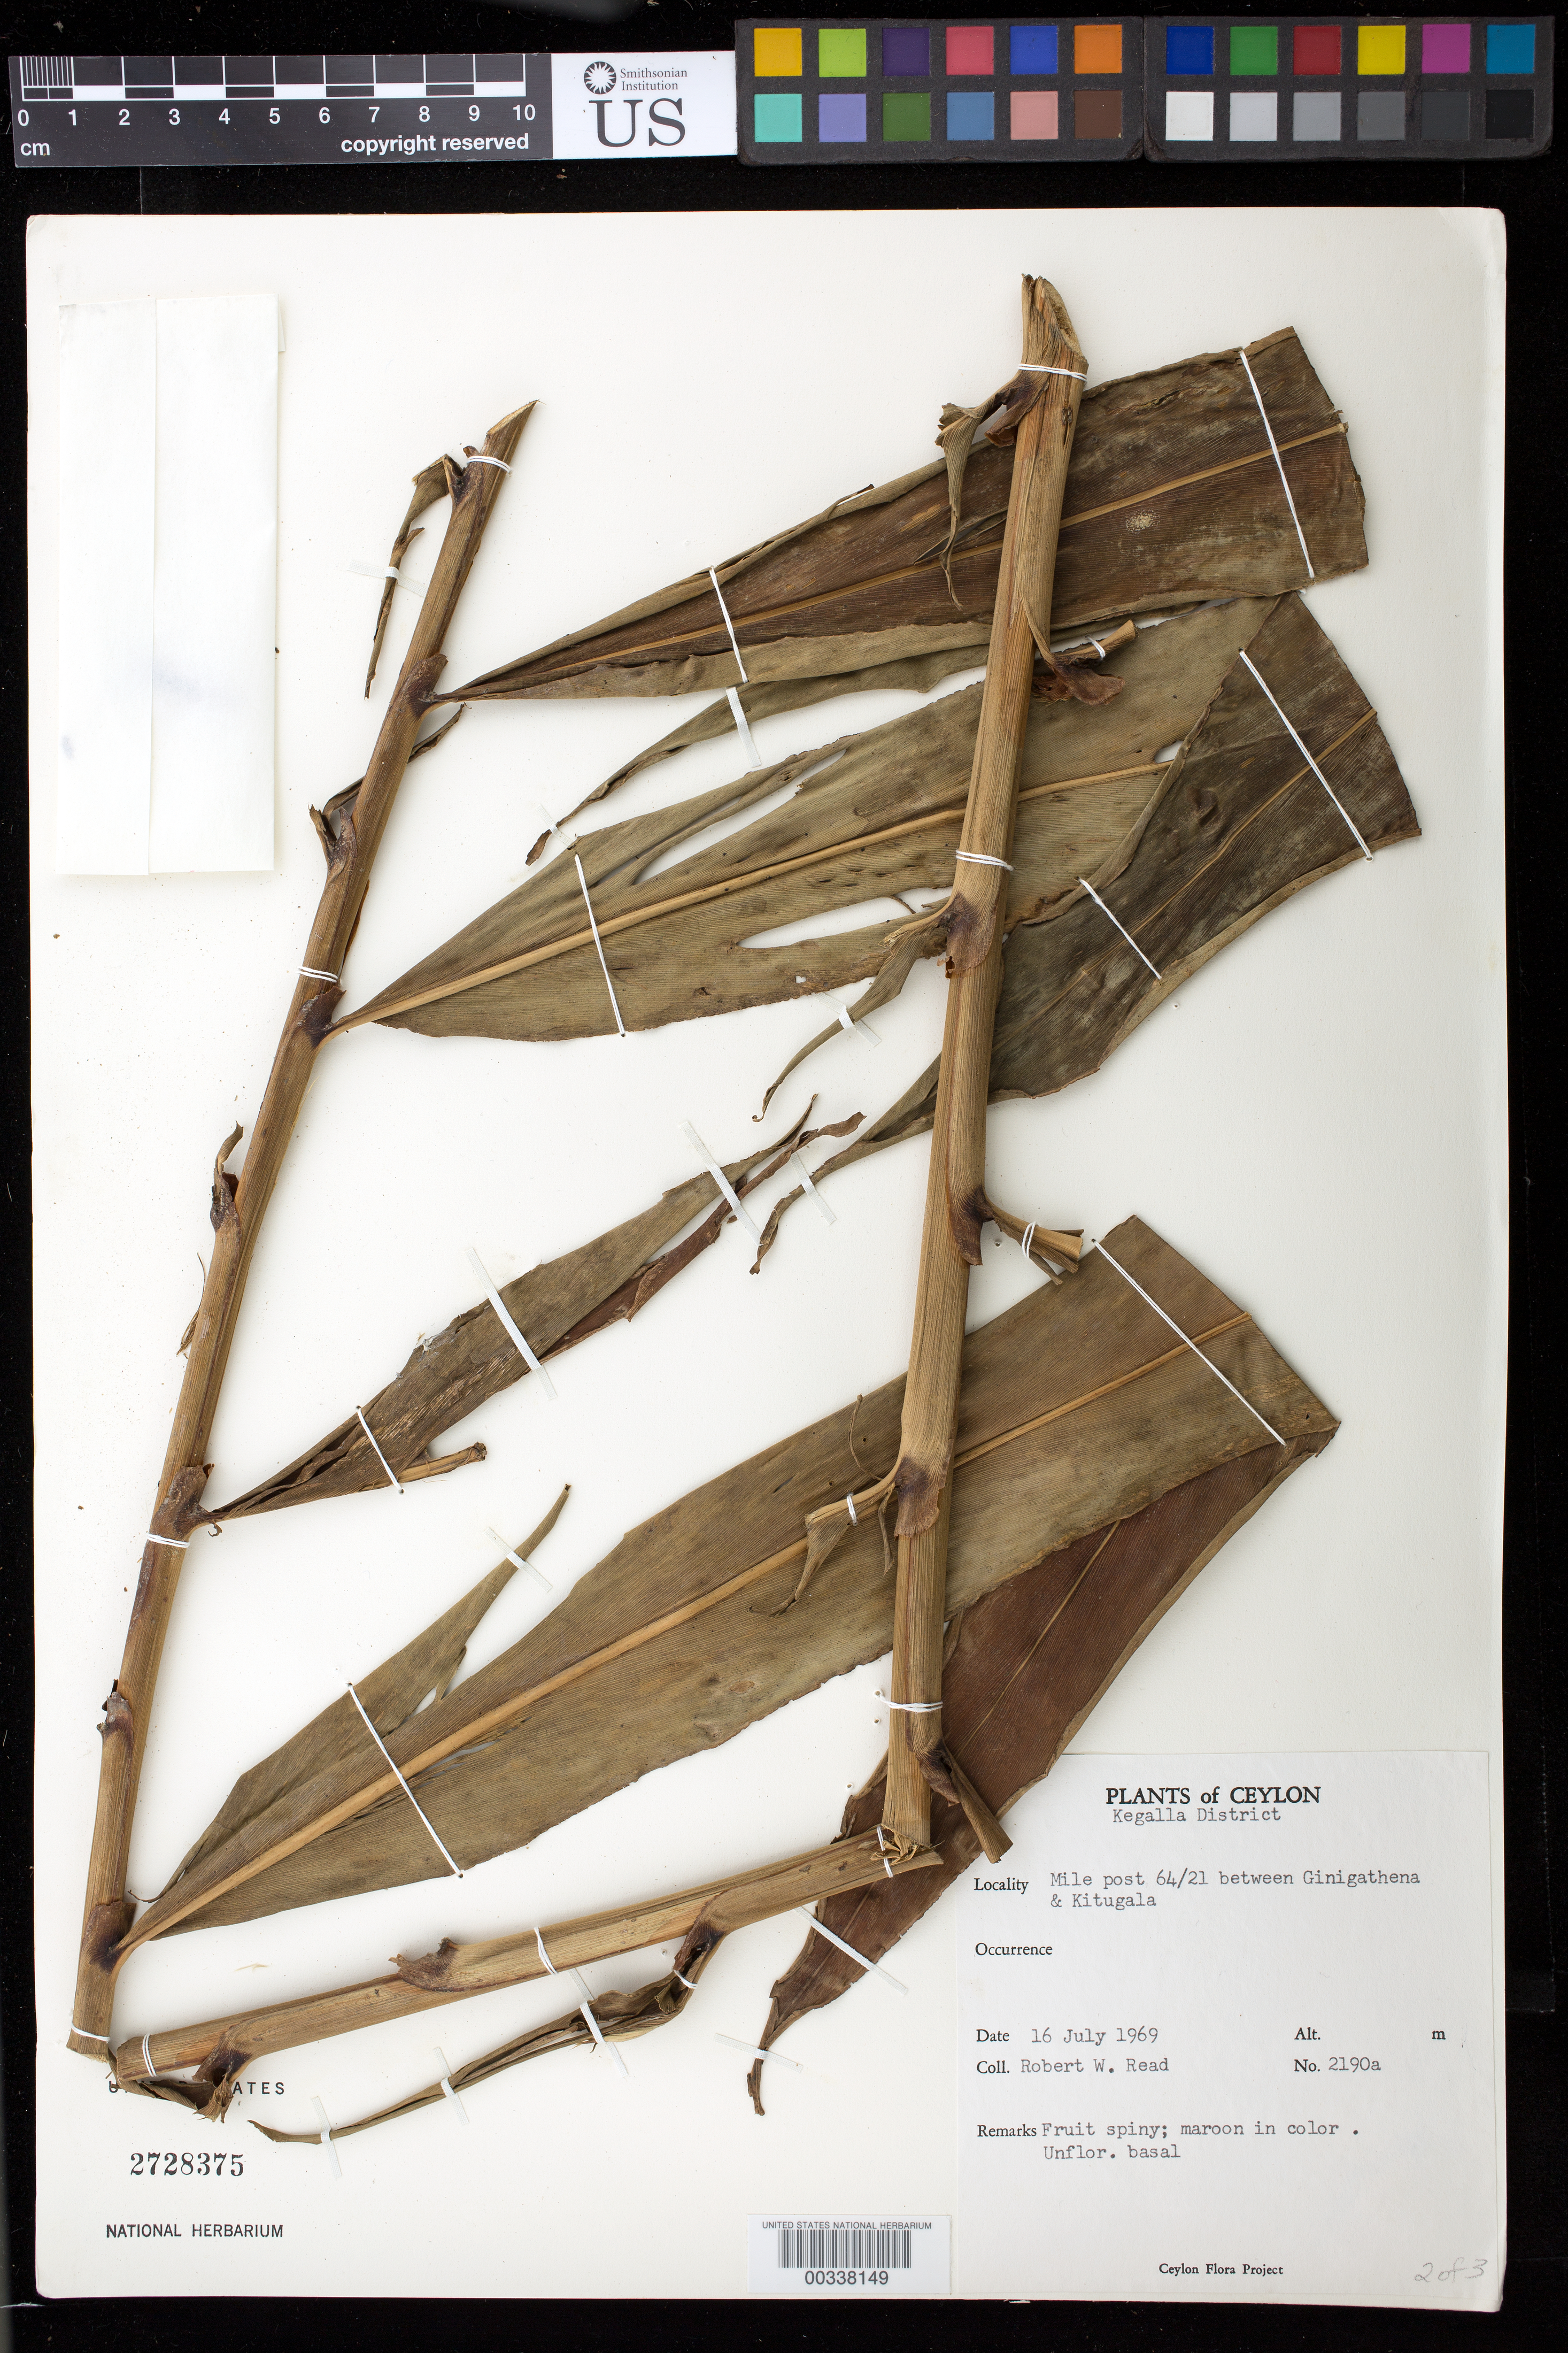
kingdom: Plantae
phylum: Tracheophyta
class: Liliopsida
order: Zingiberales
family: Zingiberaceae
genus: Meistera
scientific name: Meistera echinocarpa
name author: (Alston) Škornick. & M.F. Newman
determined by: Strong, Mark T., (BOT), Smithsonian Institution - National Museum of Natural History (UNITED STATES)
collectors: R. W. Read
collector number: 2190a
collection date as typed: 16 Jul 1969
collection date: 1969-07-16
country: Sri Lanka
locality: Kegalla dist, mile post 64/21 between ginigathena and kitugala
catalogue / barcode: US 2728375